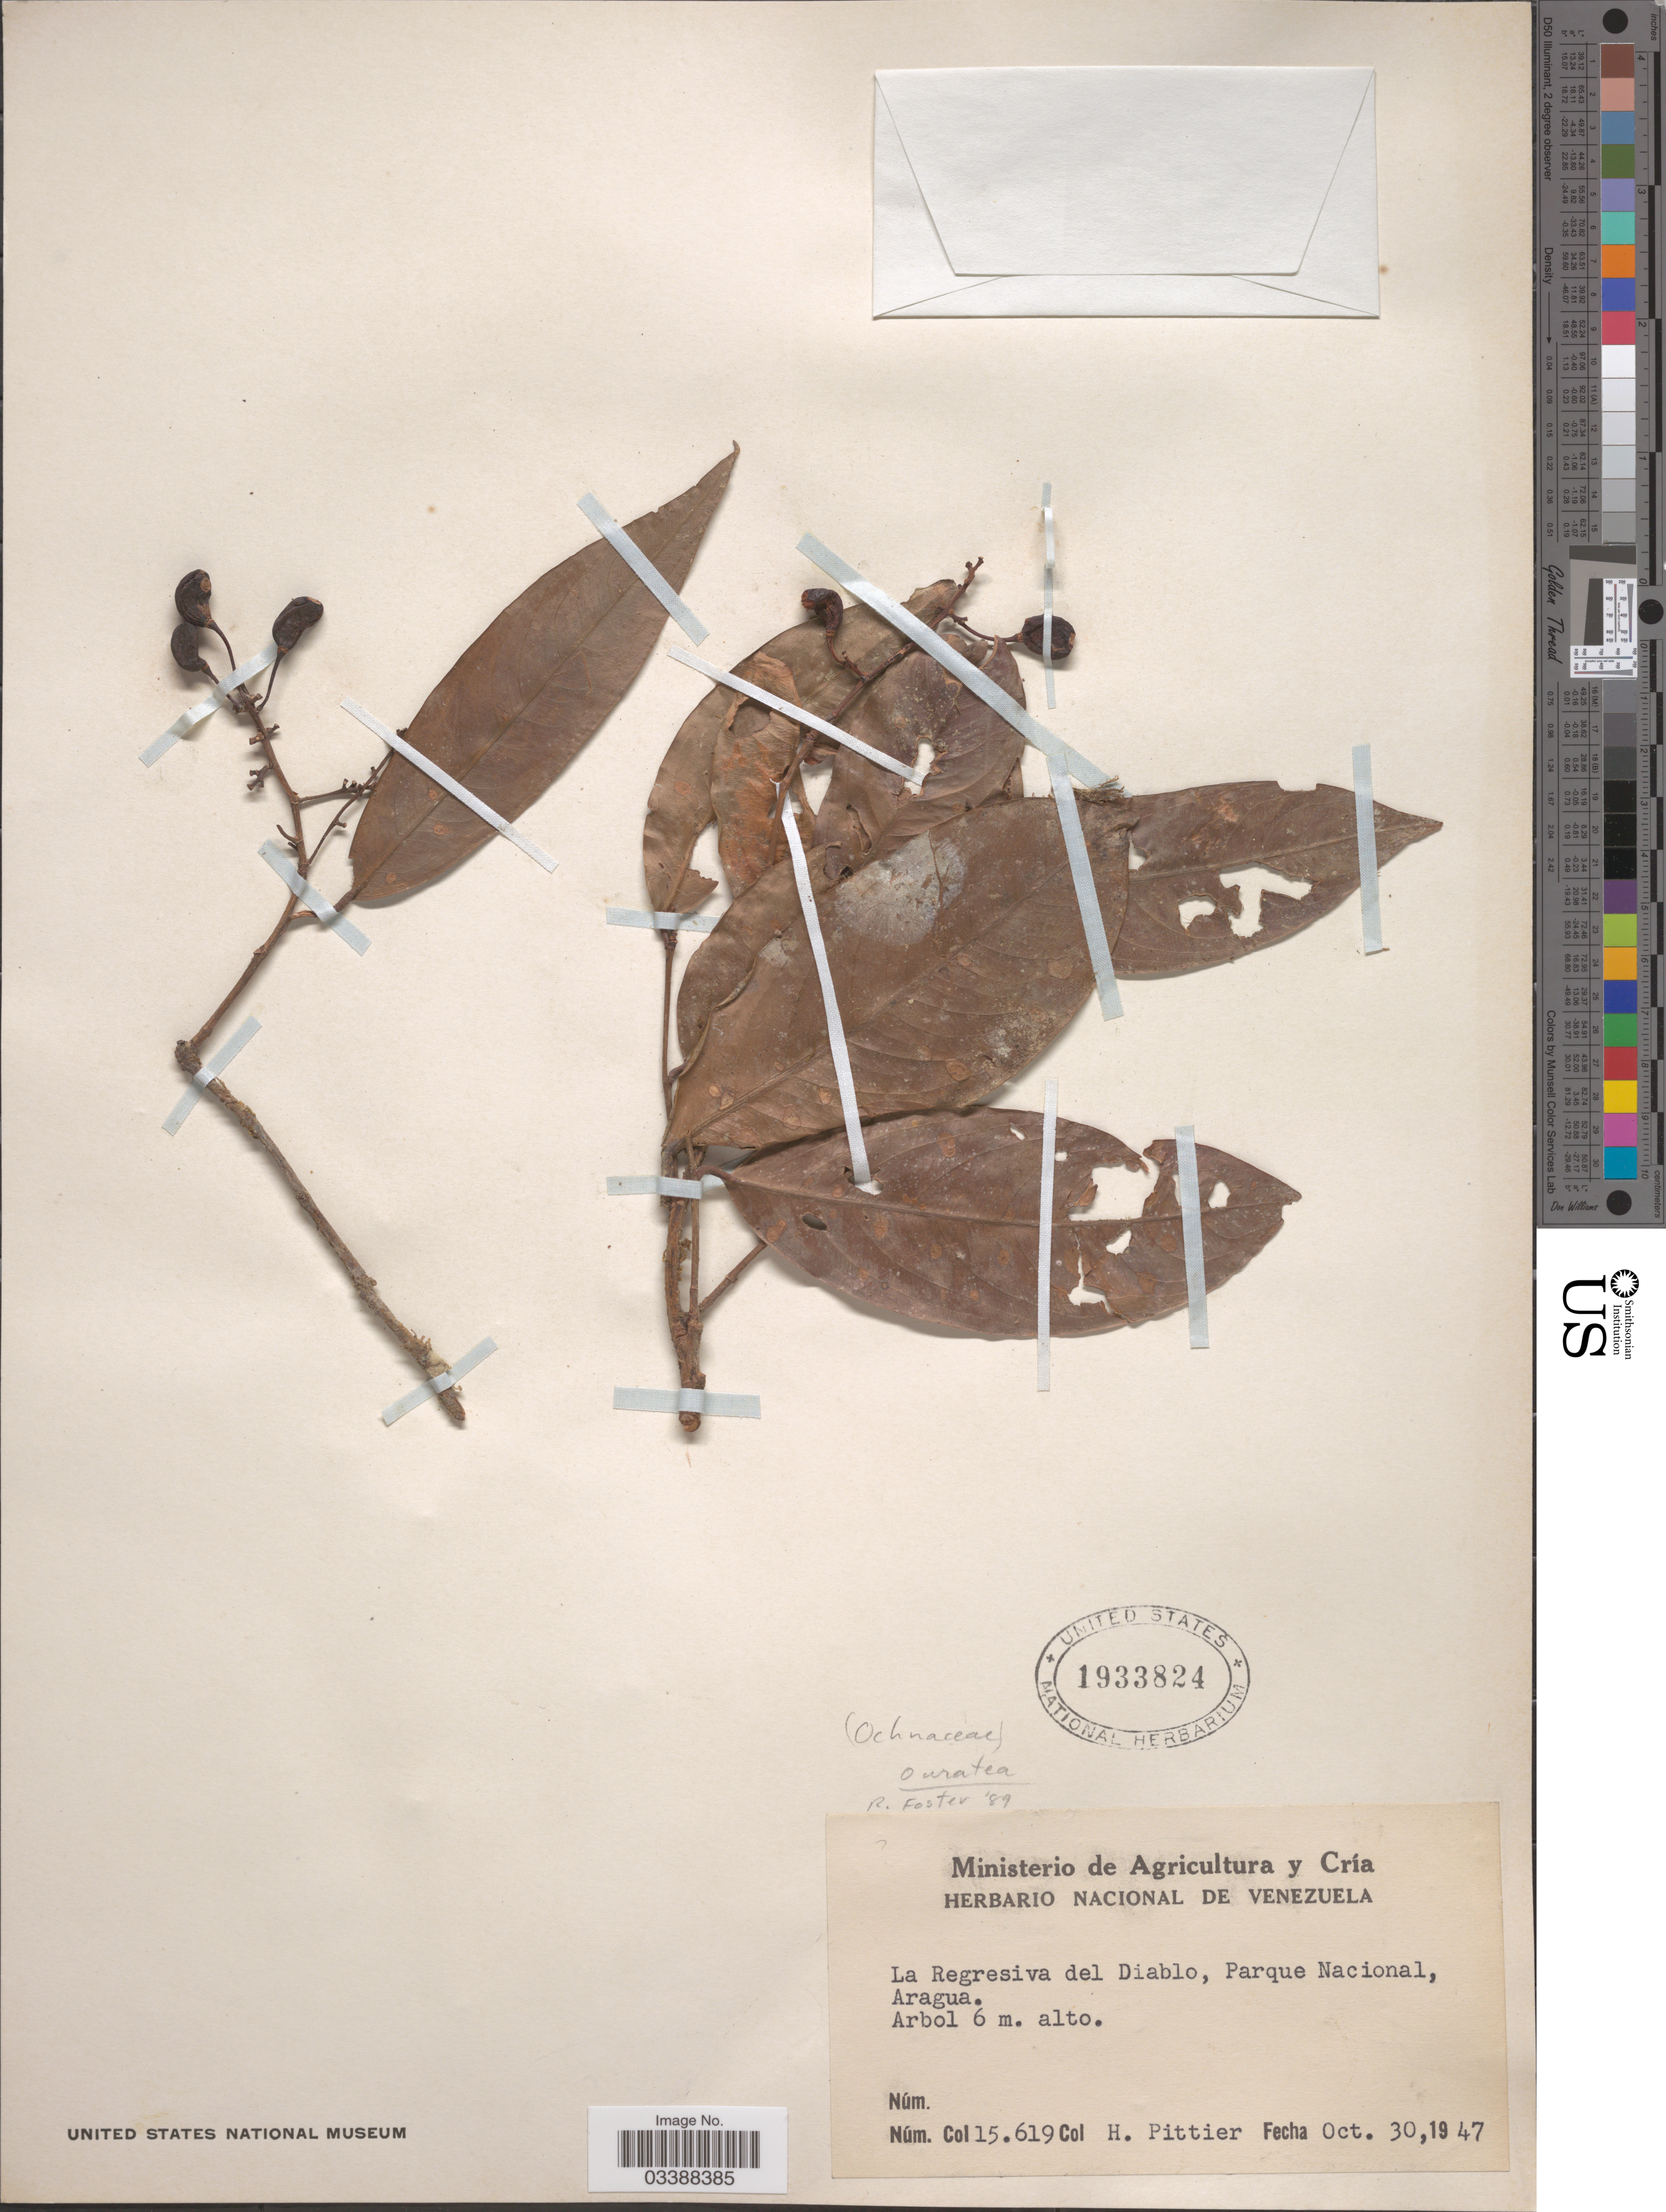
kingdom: Plantae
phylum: Tracheophyta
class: Magnoliopsida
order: Malpighiales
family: Ochnaceae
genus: Ouratea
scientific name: Ouratea caracasana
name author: (Planch.) Engl.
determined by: Niño, S. M., (PORT), BioCentro-UNELLEZ (VENEZUELA)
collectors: H. F. Pittier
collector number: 15619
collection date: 1947-10-30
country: Venezuela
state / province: Aragua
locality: La Regresiva del Diablo, Parque Nacional.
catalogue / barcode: US 1933824